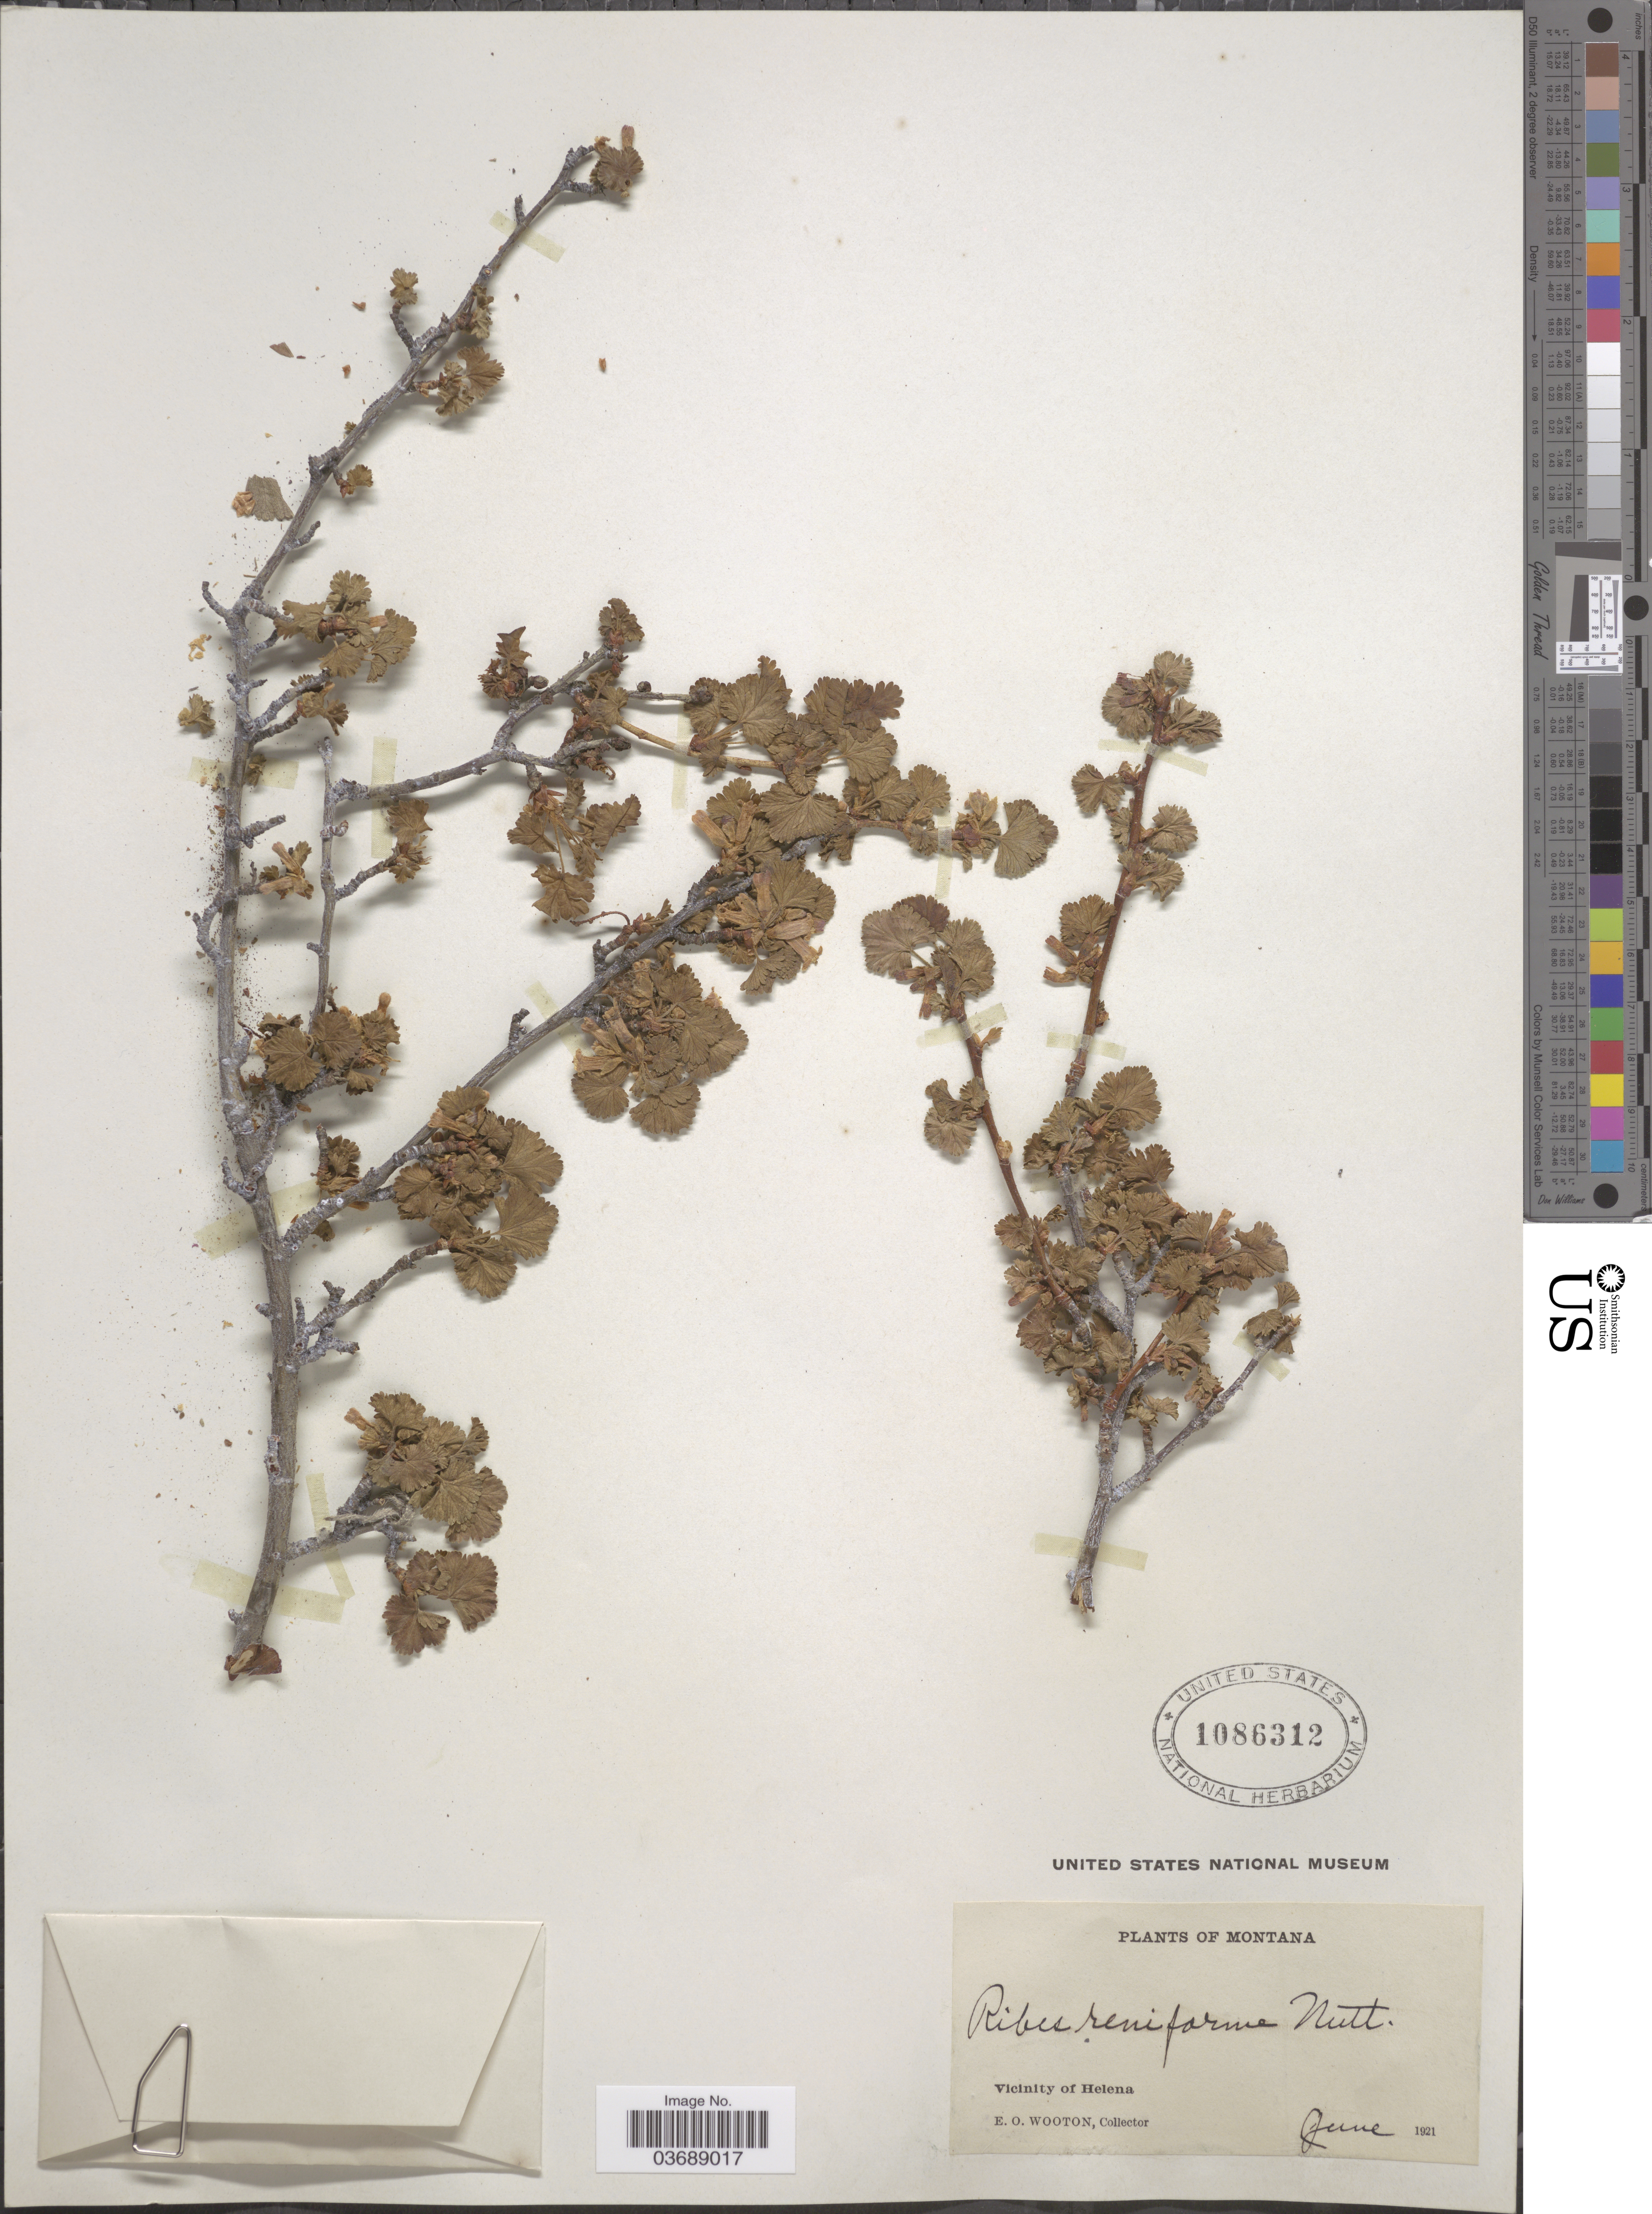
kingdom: Plantae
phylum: Tracheophyta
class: Magnoliopsida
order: Saxifragales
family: Grossulariaceae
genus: Ribes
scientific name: Ribes reniforme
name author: Nutt.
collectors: E. O. Wooton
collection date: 1921-06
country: United States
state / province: Montana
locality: Vicinity of Helena.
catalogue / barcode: US 1086312